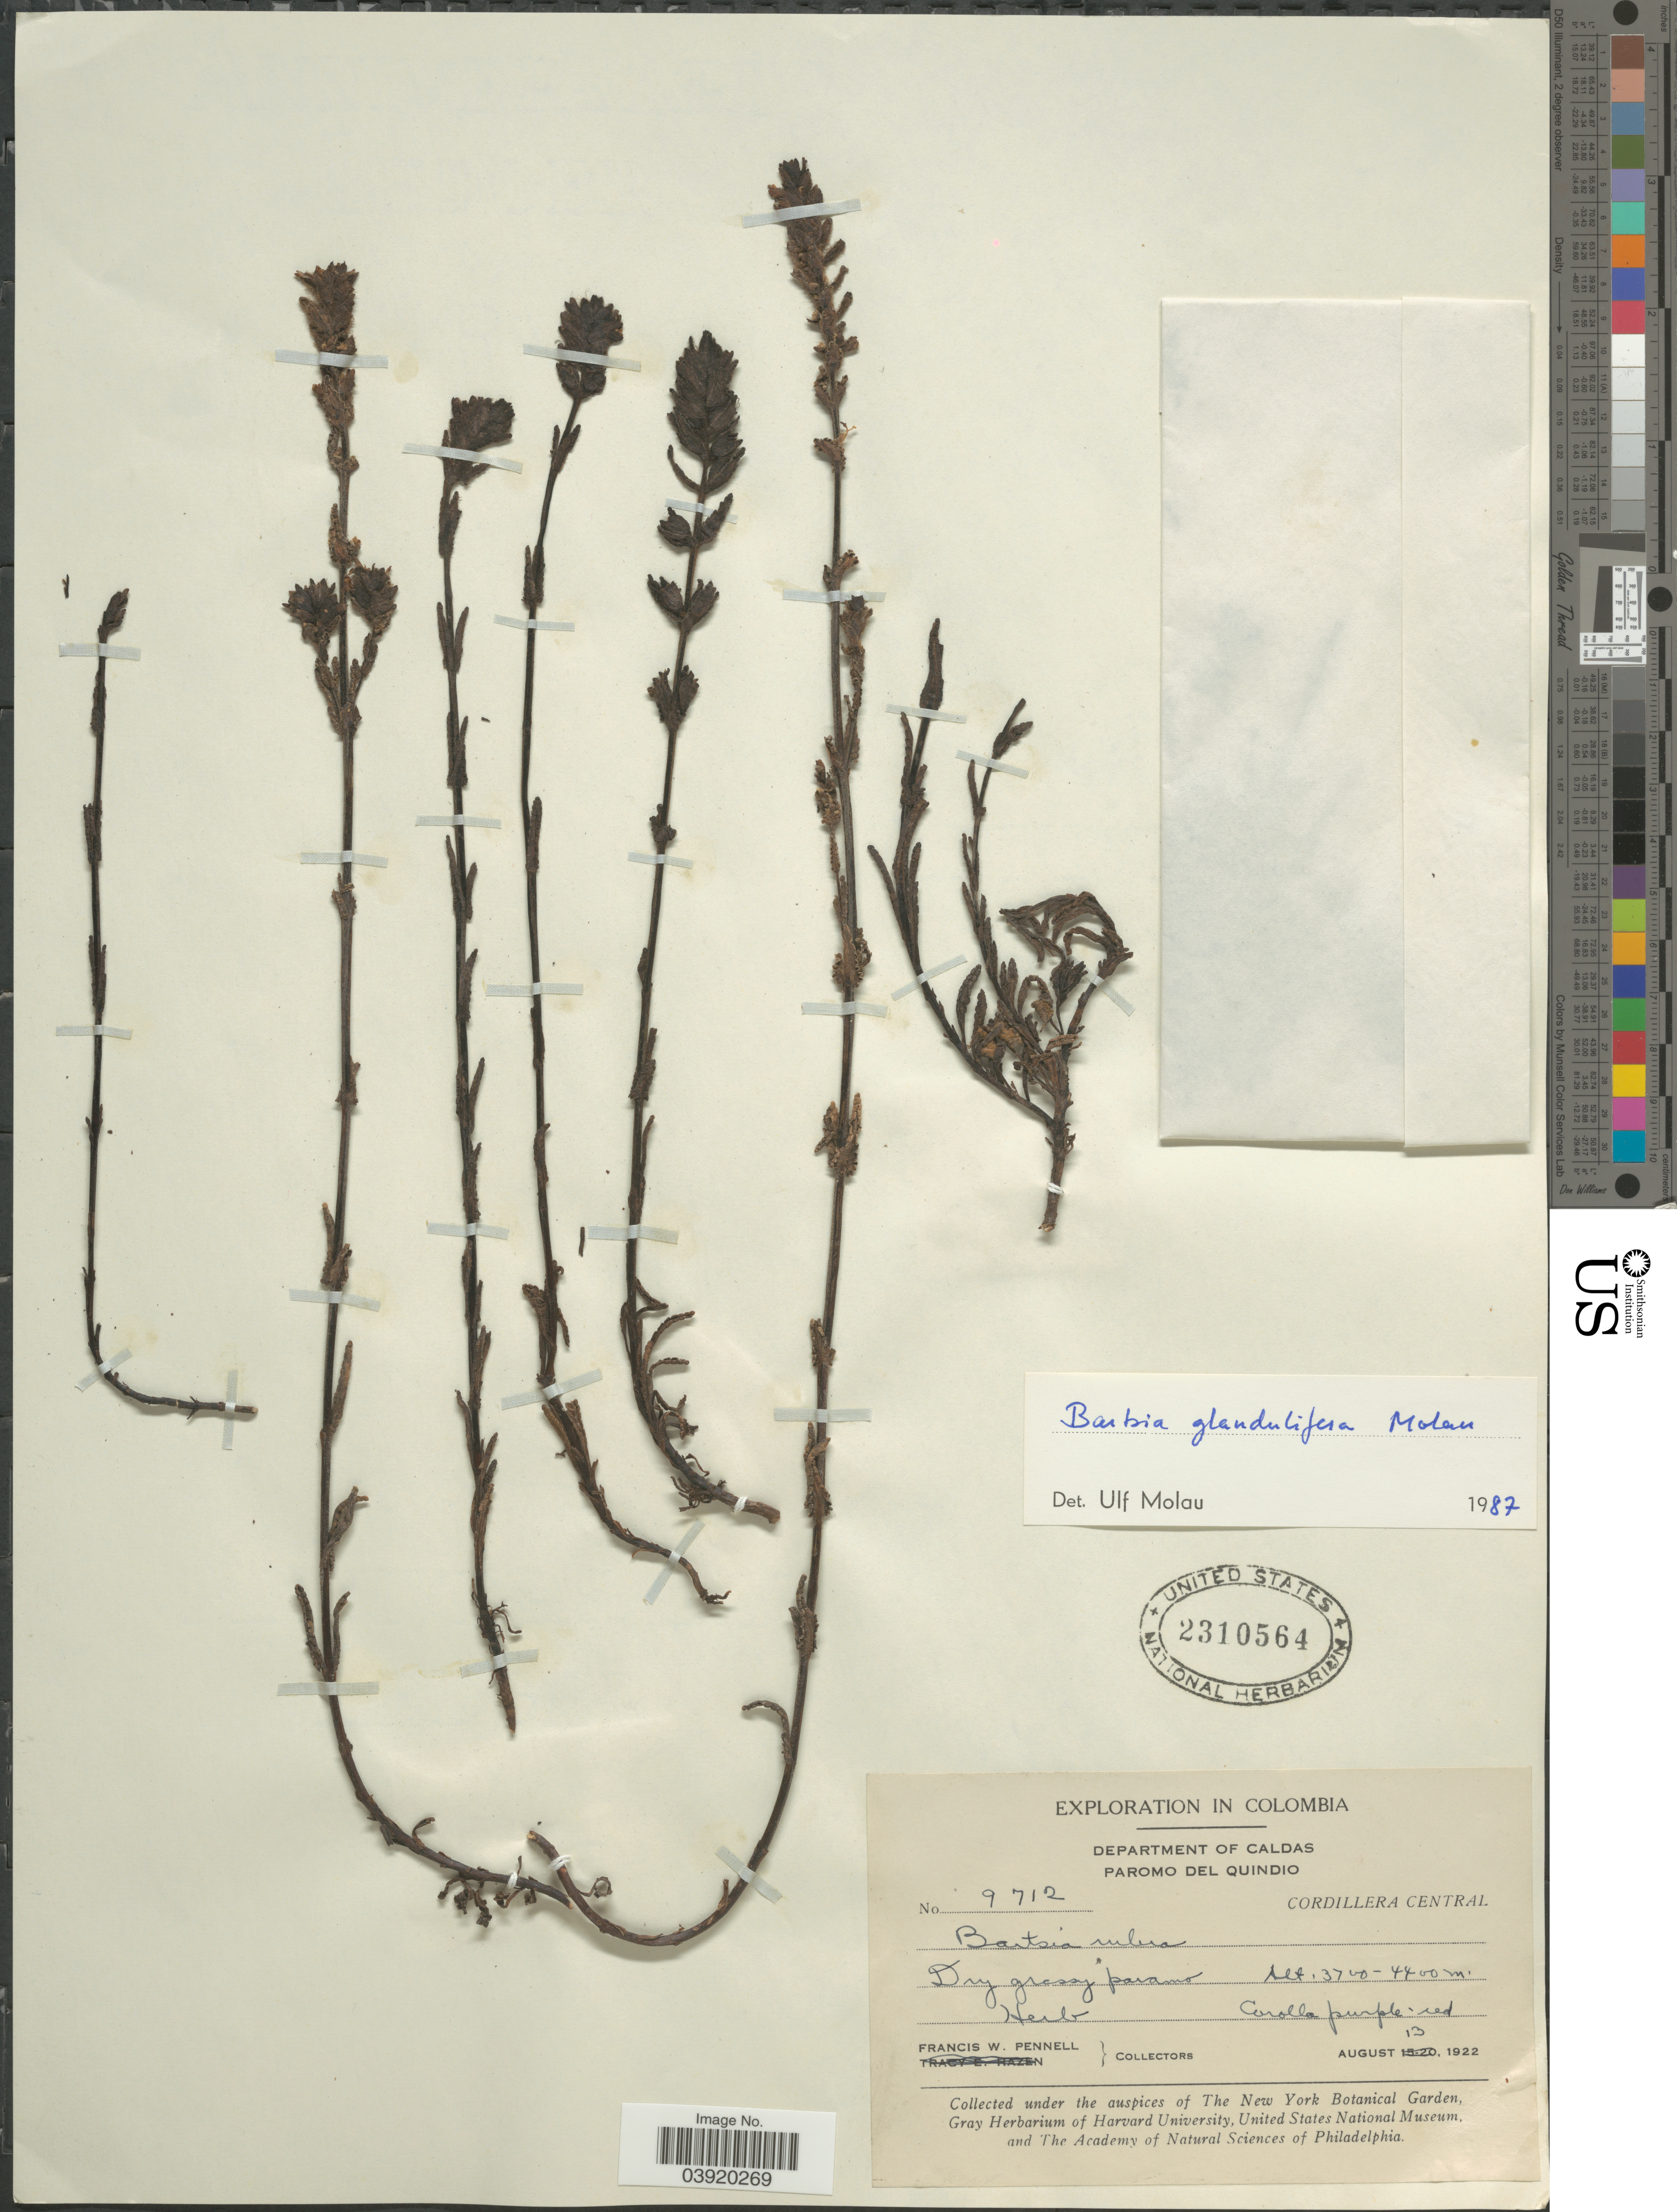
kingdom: Plantae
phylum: Tracheophyta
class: Magnoliopsida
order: Lamiales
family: Orobanchaceae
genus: Bartsia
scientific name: Bartsia glandulifera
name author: Molau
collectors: F. W. Pennell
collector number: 9712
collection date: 1922-08-13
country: Colombia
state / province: Caldas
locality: Department of Caldas. Paromo del Quindio. Cordillera Central.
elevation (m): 3700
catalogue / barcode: US 2310564